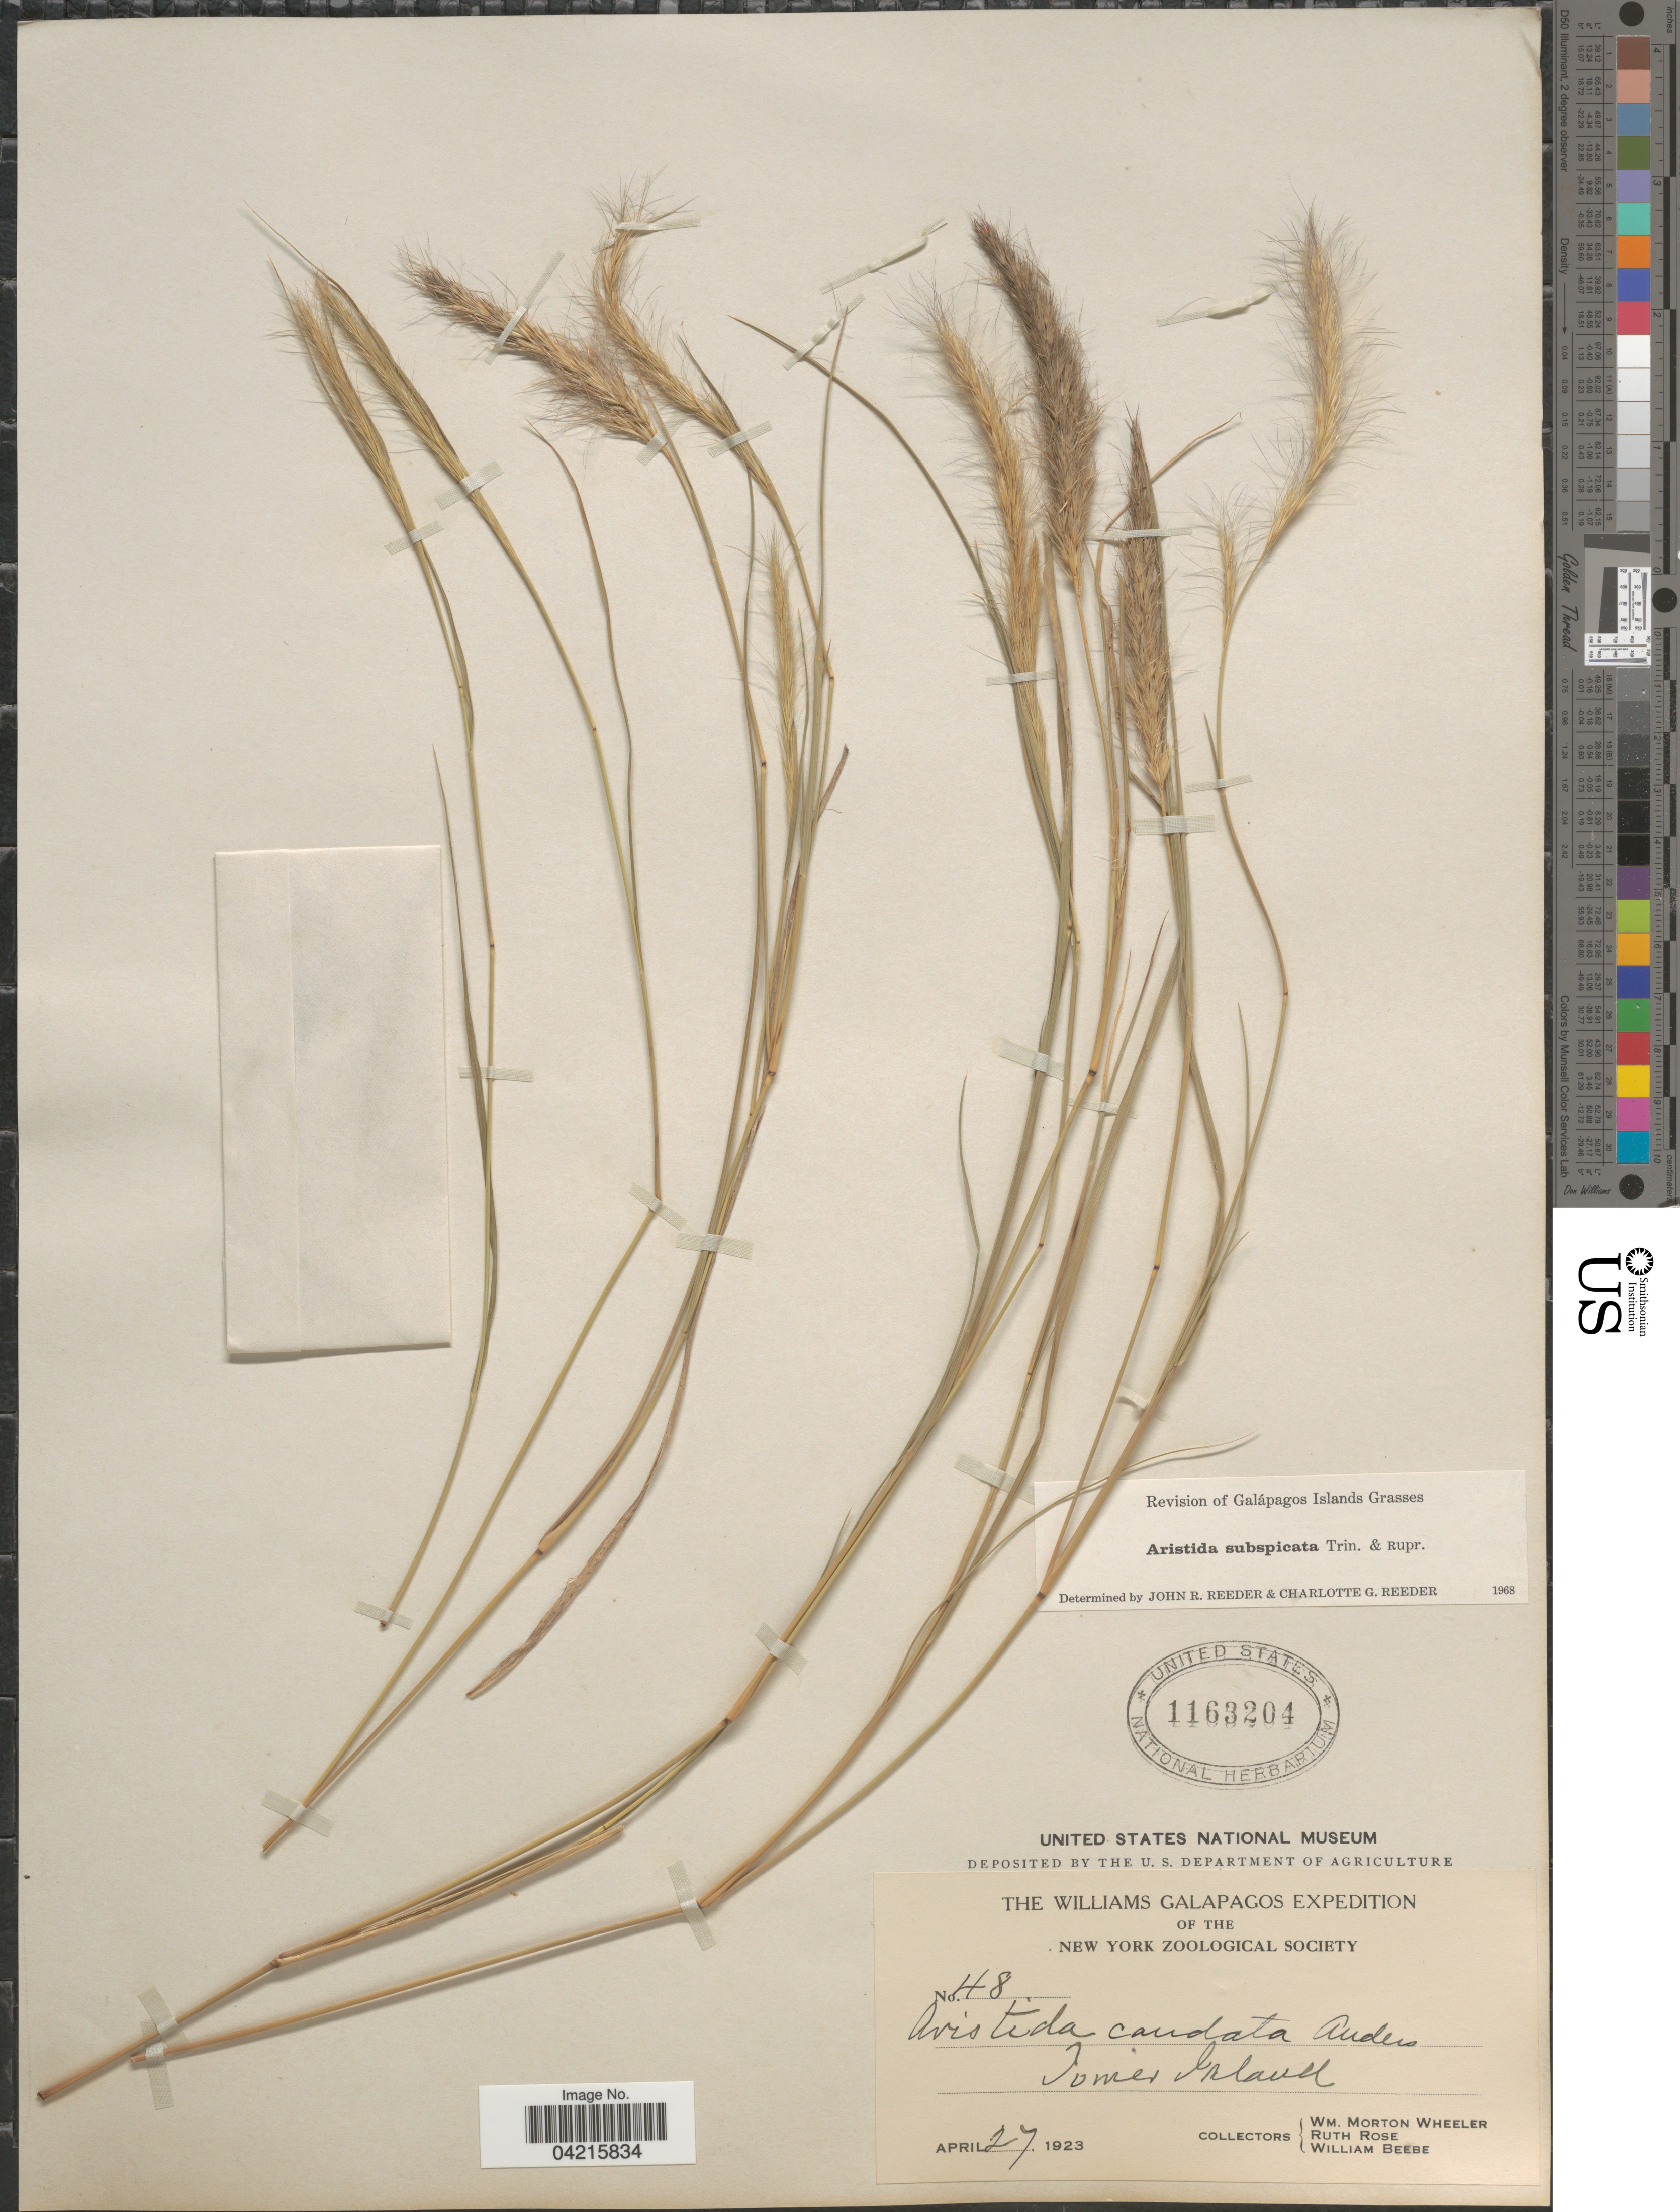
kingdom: Plantae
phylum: Tracheophyta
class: Liliopsida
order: Poales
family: Poaceae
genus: Aristida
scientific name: Aristida subspicata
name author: Trin. & Rupr.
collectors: W. Wheeler, R. Rose & W. Beebe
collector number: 48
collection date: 1923-04-27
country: Ecuador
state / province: Colón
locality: The Williams Galapagos Expedition. Tower Island.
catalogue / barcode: US 1163204